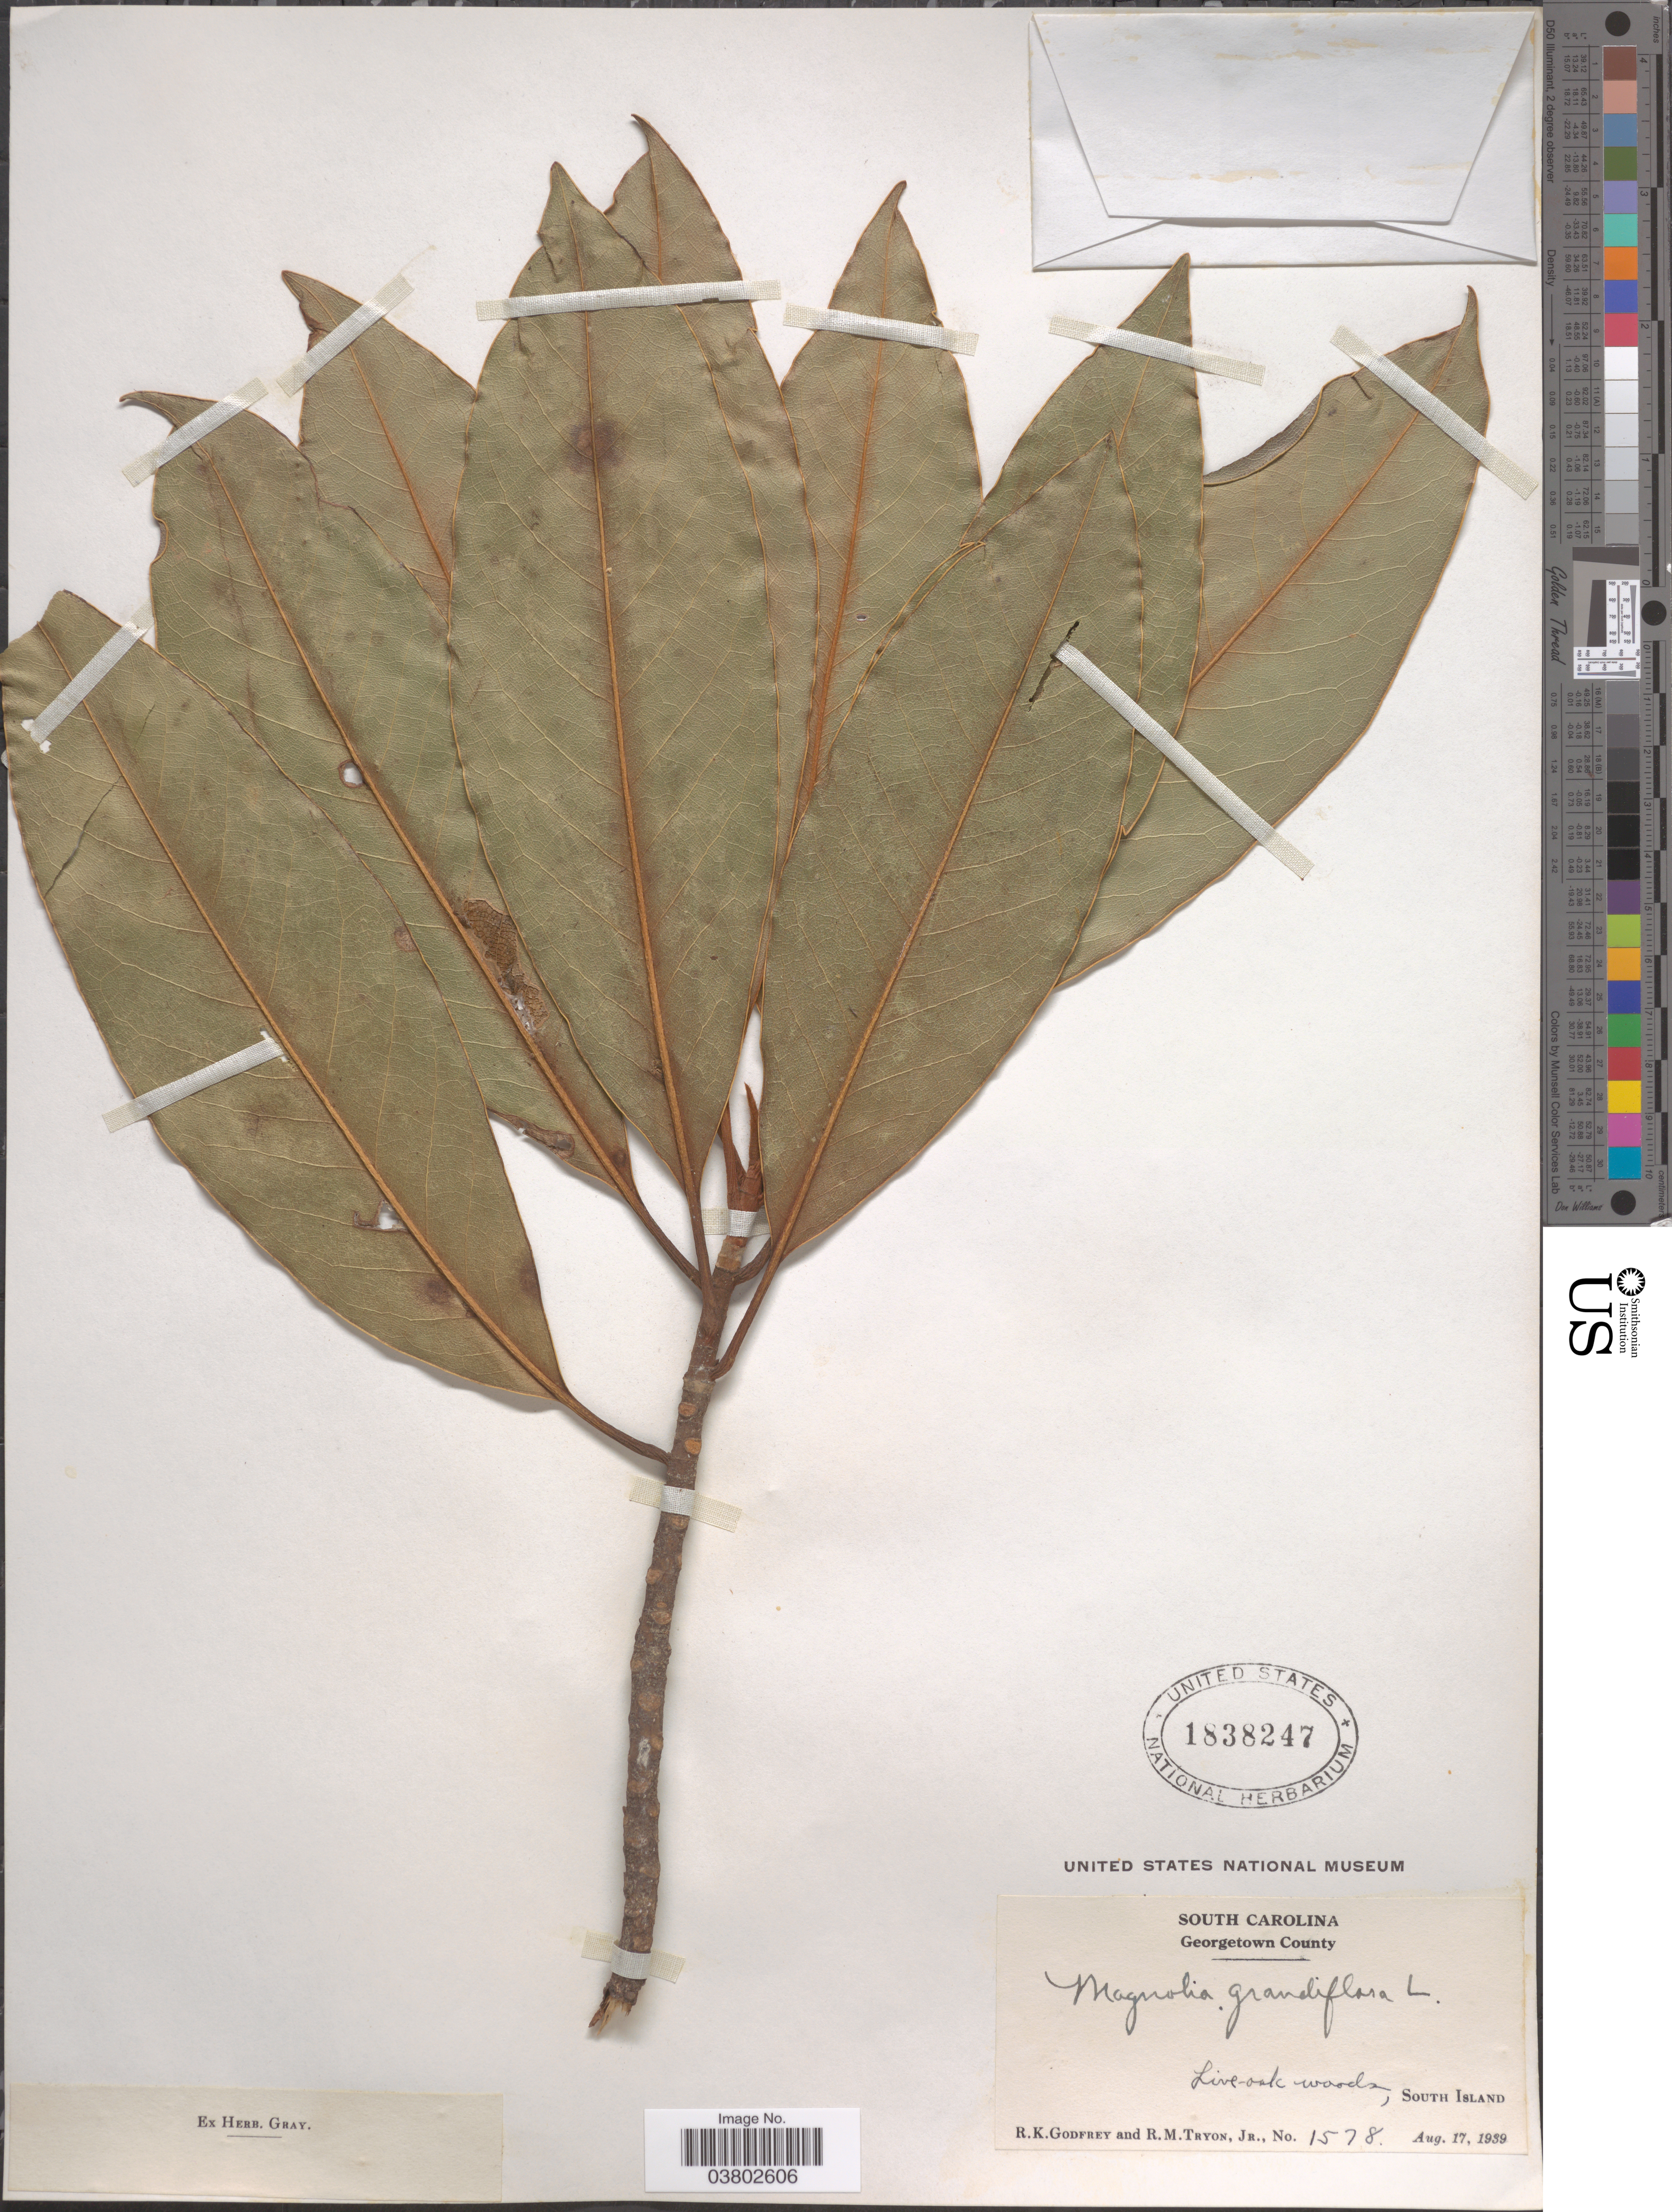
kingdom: Plantae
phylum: Tracheophyta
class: Magnoliopsida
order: Magnoliales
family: Magnoliaceae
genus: Magnolia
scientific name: Magnolia grandiflora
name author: L.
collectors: R. K. Godfrey & R. Tryon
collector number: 1578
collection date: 1939-08-17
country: United States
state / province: South Carolina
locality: Georgetown County. South Island.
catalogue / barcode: US 1838247